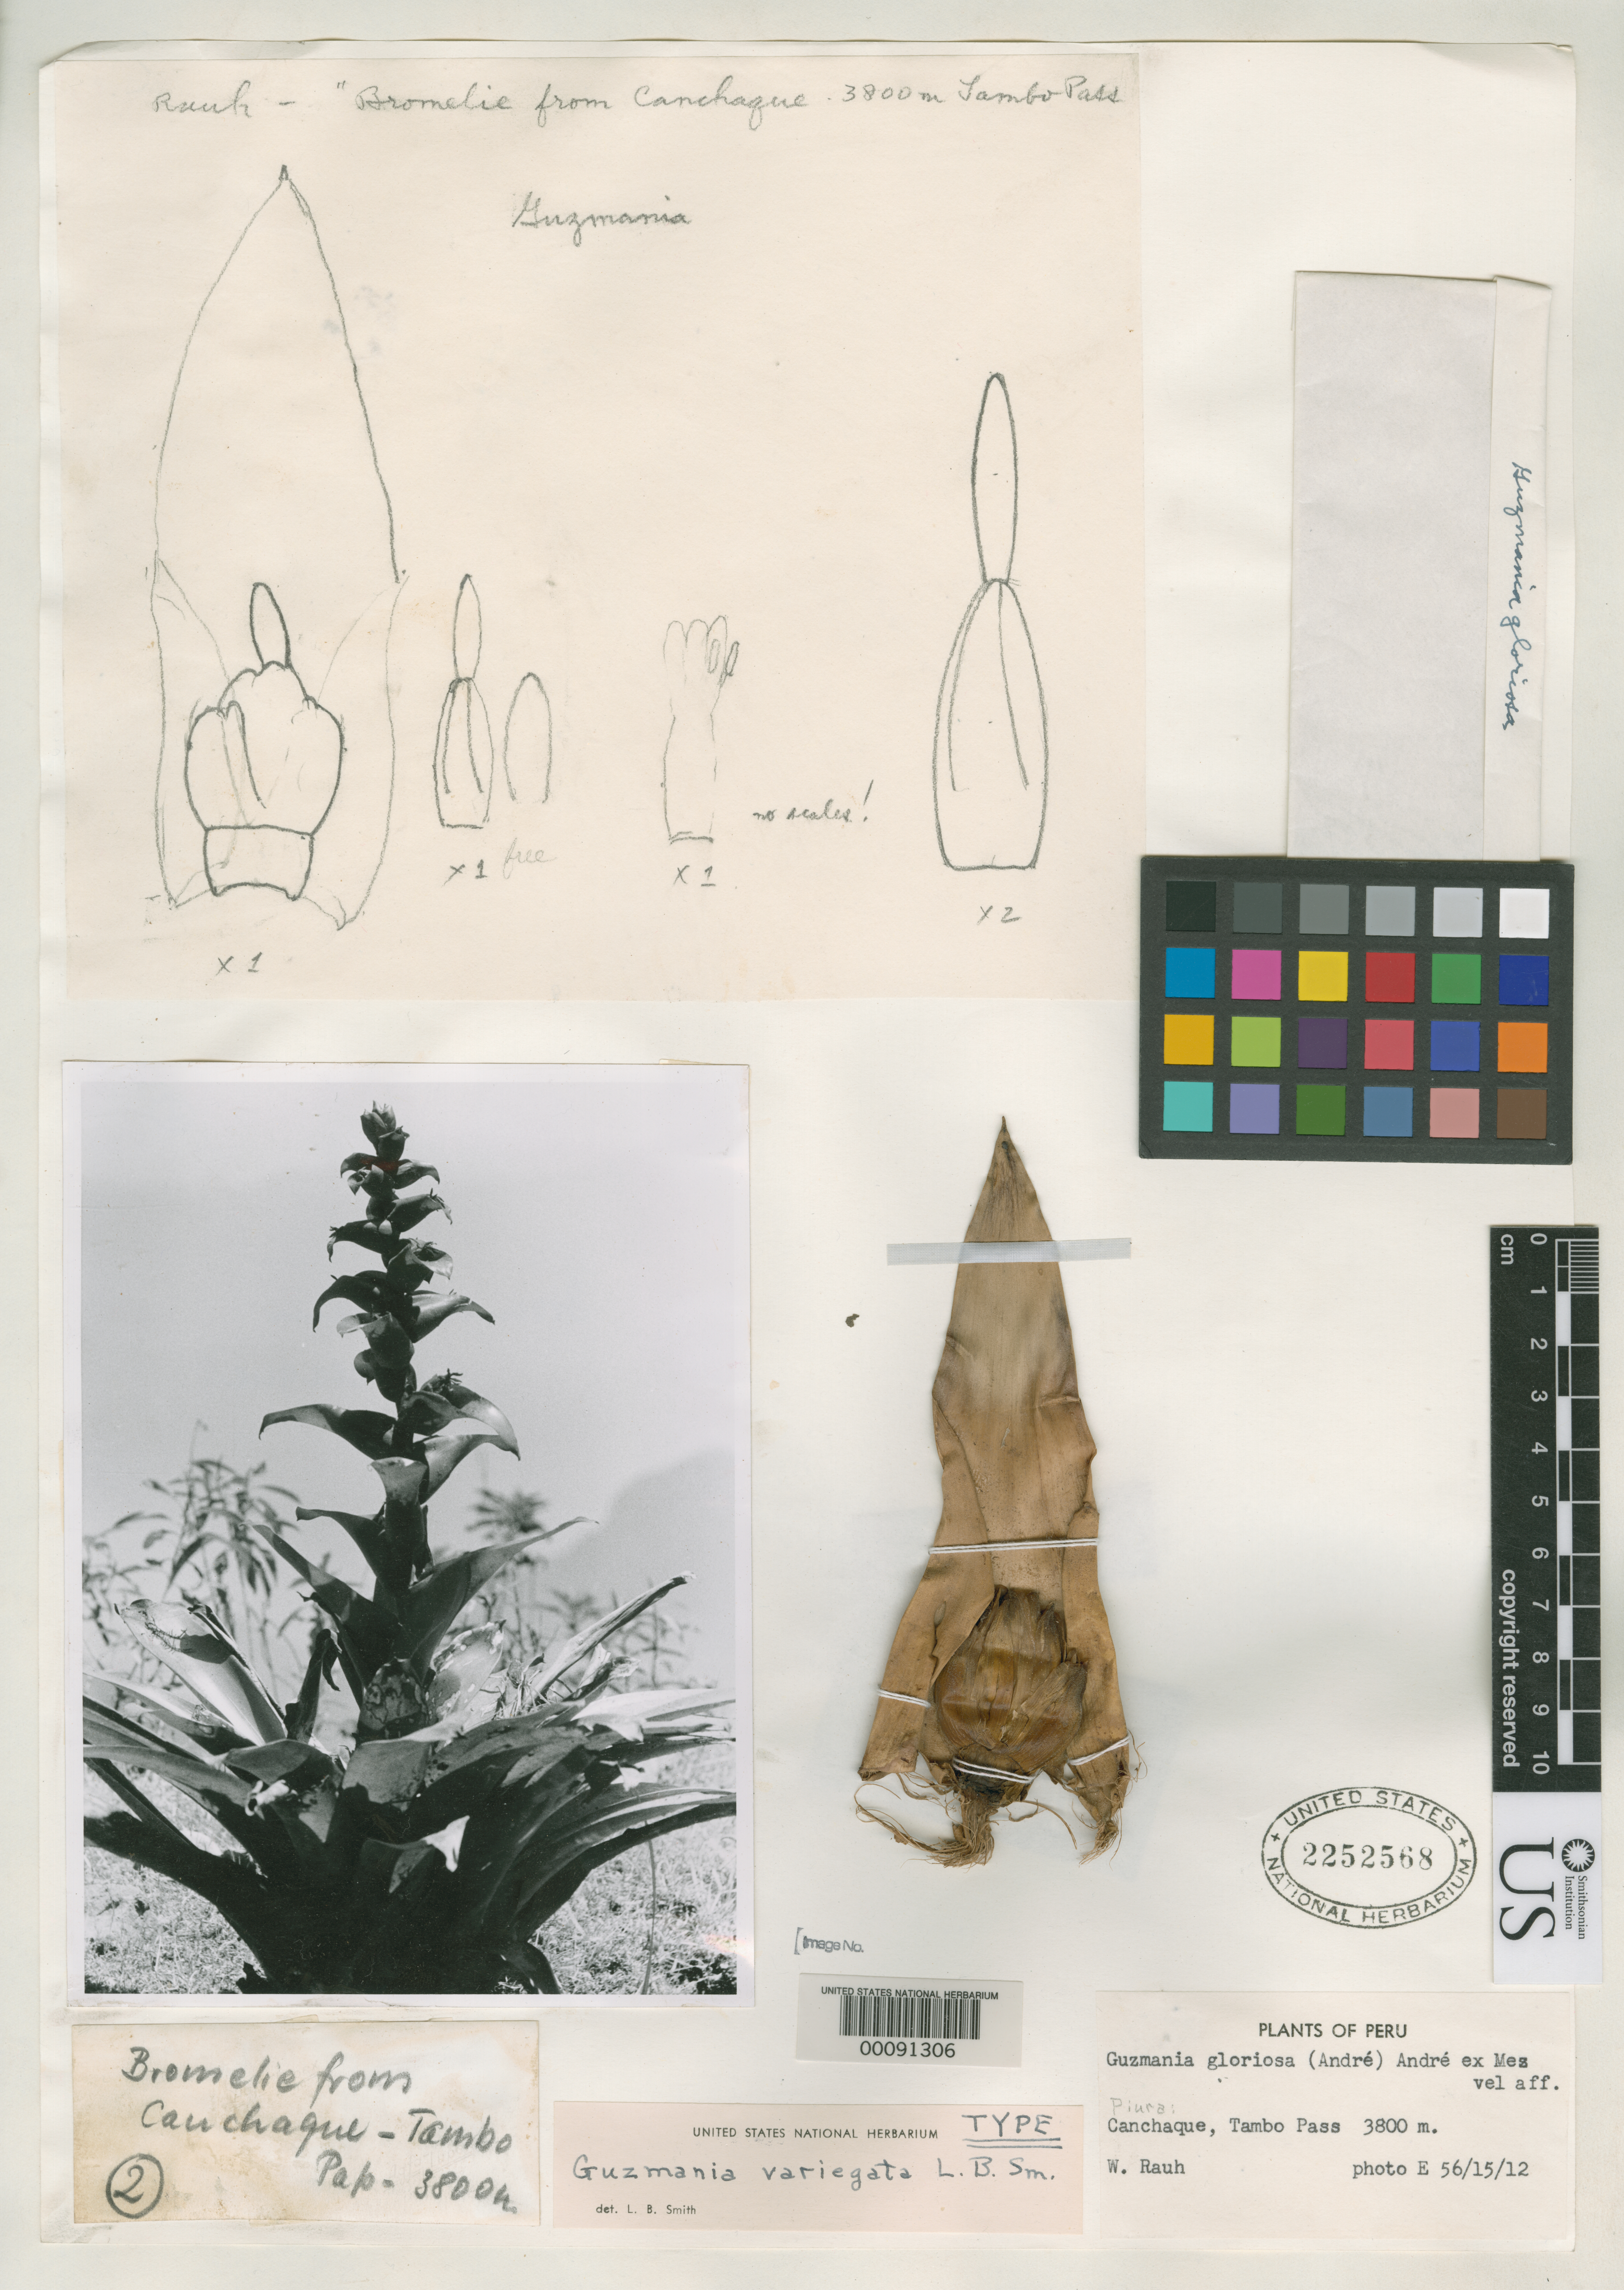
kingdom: Plantae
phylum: Tracheophyta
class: Liliopsida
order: Poales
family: Bromeliaceae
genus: Guzmania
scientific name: Guzmania variegata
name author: L.B. Sm.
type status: Holotype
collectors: W. Rauh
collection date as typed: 15 Dec 1956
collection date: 1956-12-15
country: Peru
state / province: Piura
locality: Tambo Pass, Canchaque.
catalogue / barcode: US 2252568